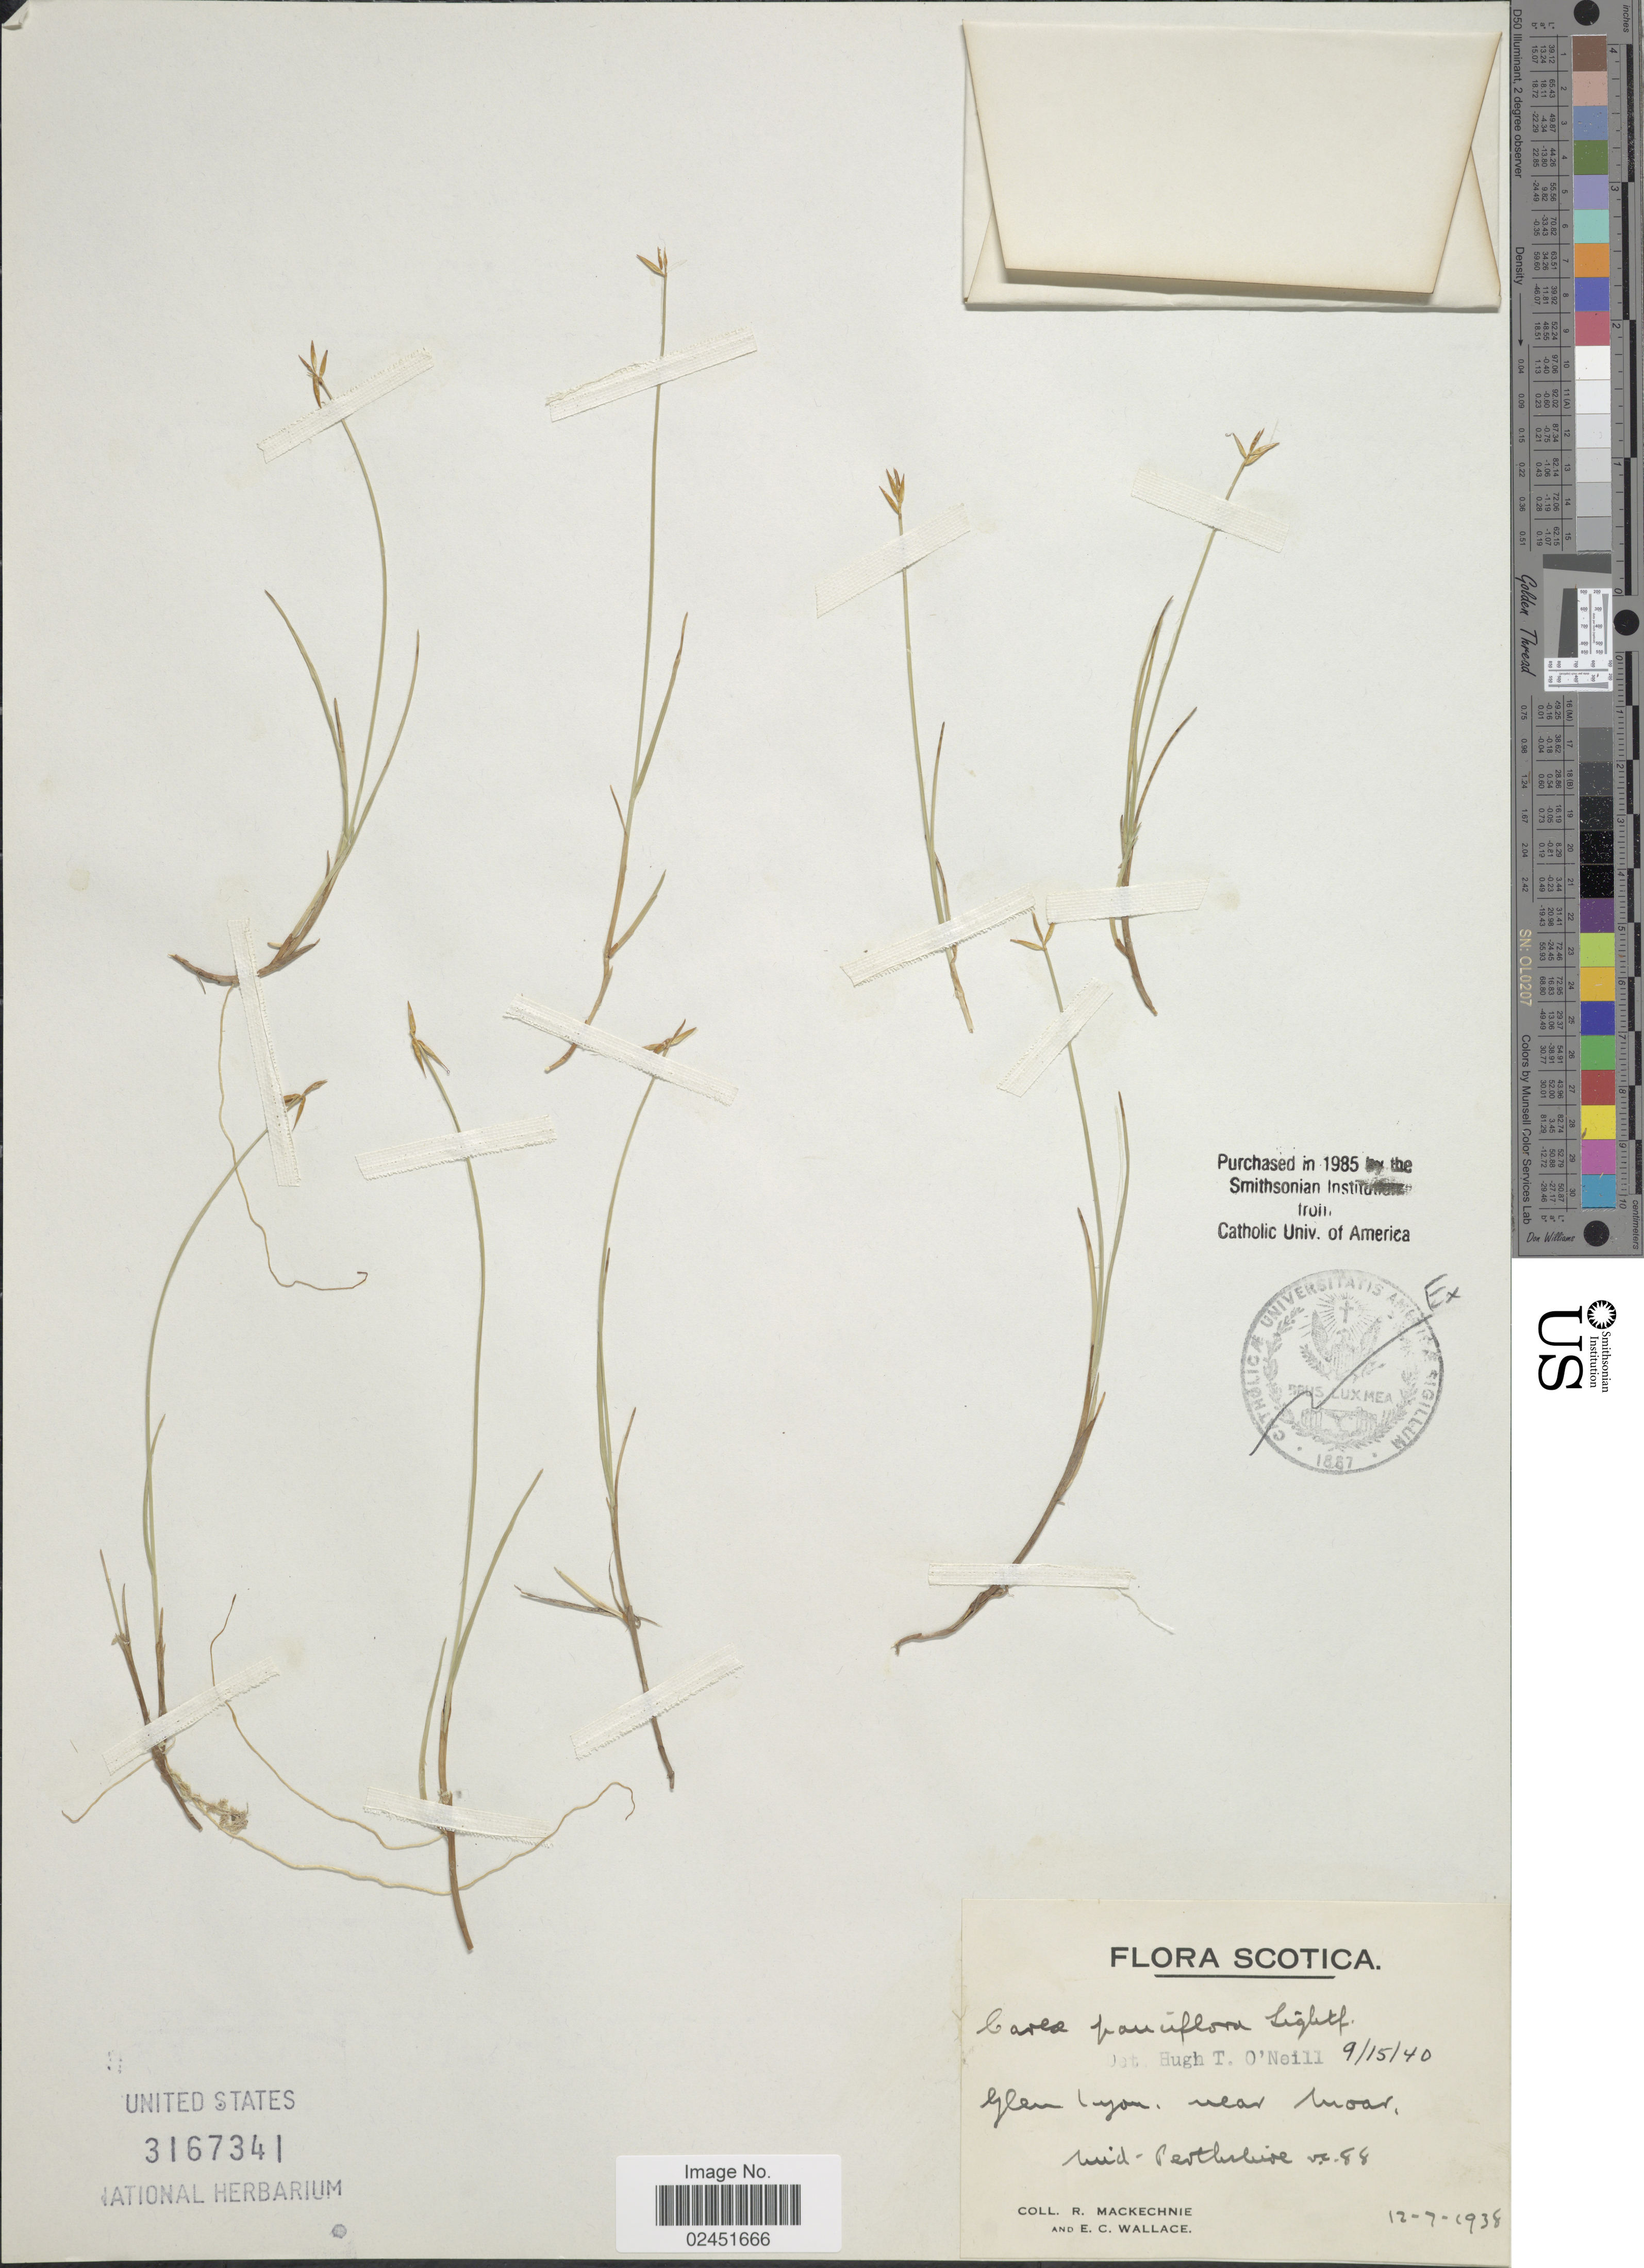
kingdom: Plantae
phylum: Tracheophyta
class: Liliopsida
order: Poales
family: Cyperaceae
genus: Carex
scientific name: Carex pauciflora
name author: Lightf.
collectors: R. Mackechnie & E. C. Wallace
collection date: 1938-07-12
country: United Kingdom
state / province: Scotland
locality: Glen lyon, near moor. Mid Perthshire v.c. 88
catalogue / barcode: US 3167341